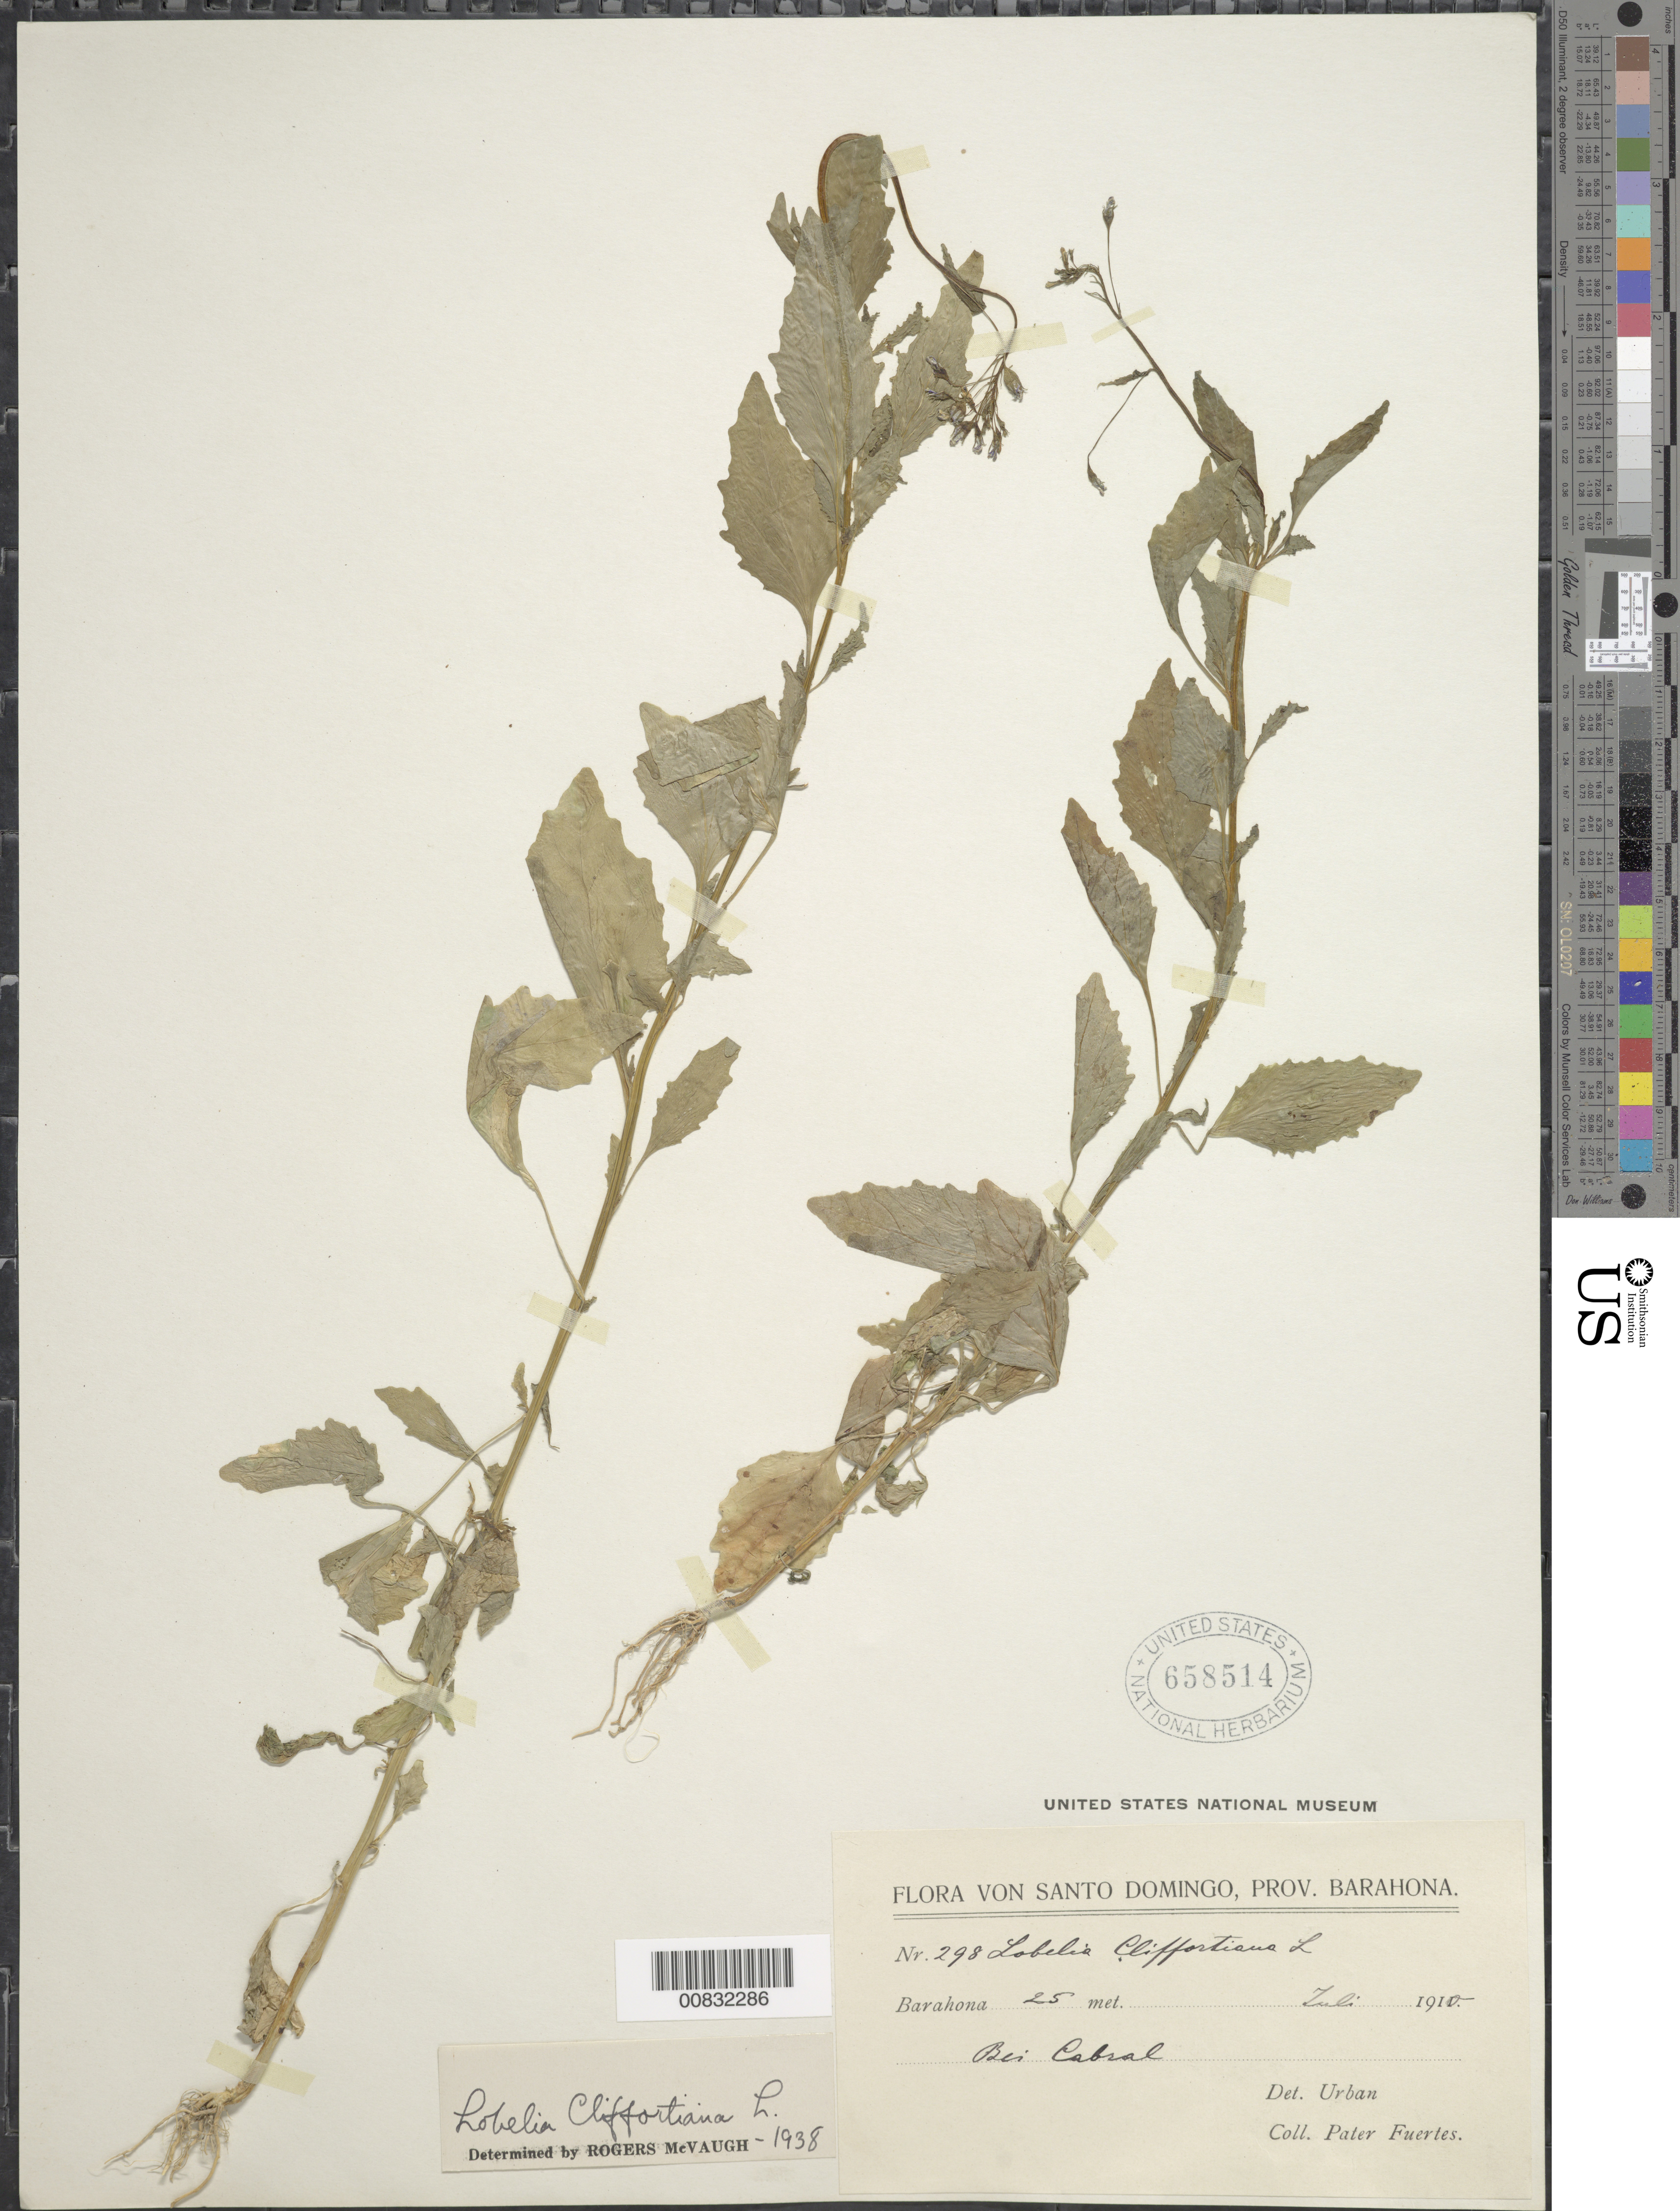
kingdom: Plantae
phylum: Tracheophyta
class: Magnoliopsida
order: Asterales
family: Campanulaceae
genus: Lobelia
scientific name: Lobelia cliffortiana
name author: L.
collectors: M. D. Fuertes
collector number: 298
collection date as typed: Jul 1910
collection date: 1910-07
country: Dominican Republic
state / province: Barahona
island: Hispaniola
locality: Bei Cabral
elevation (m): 25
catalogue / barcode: US 658514